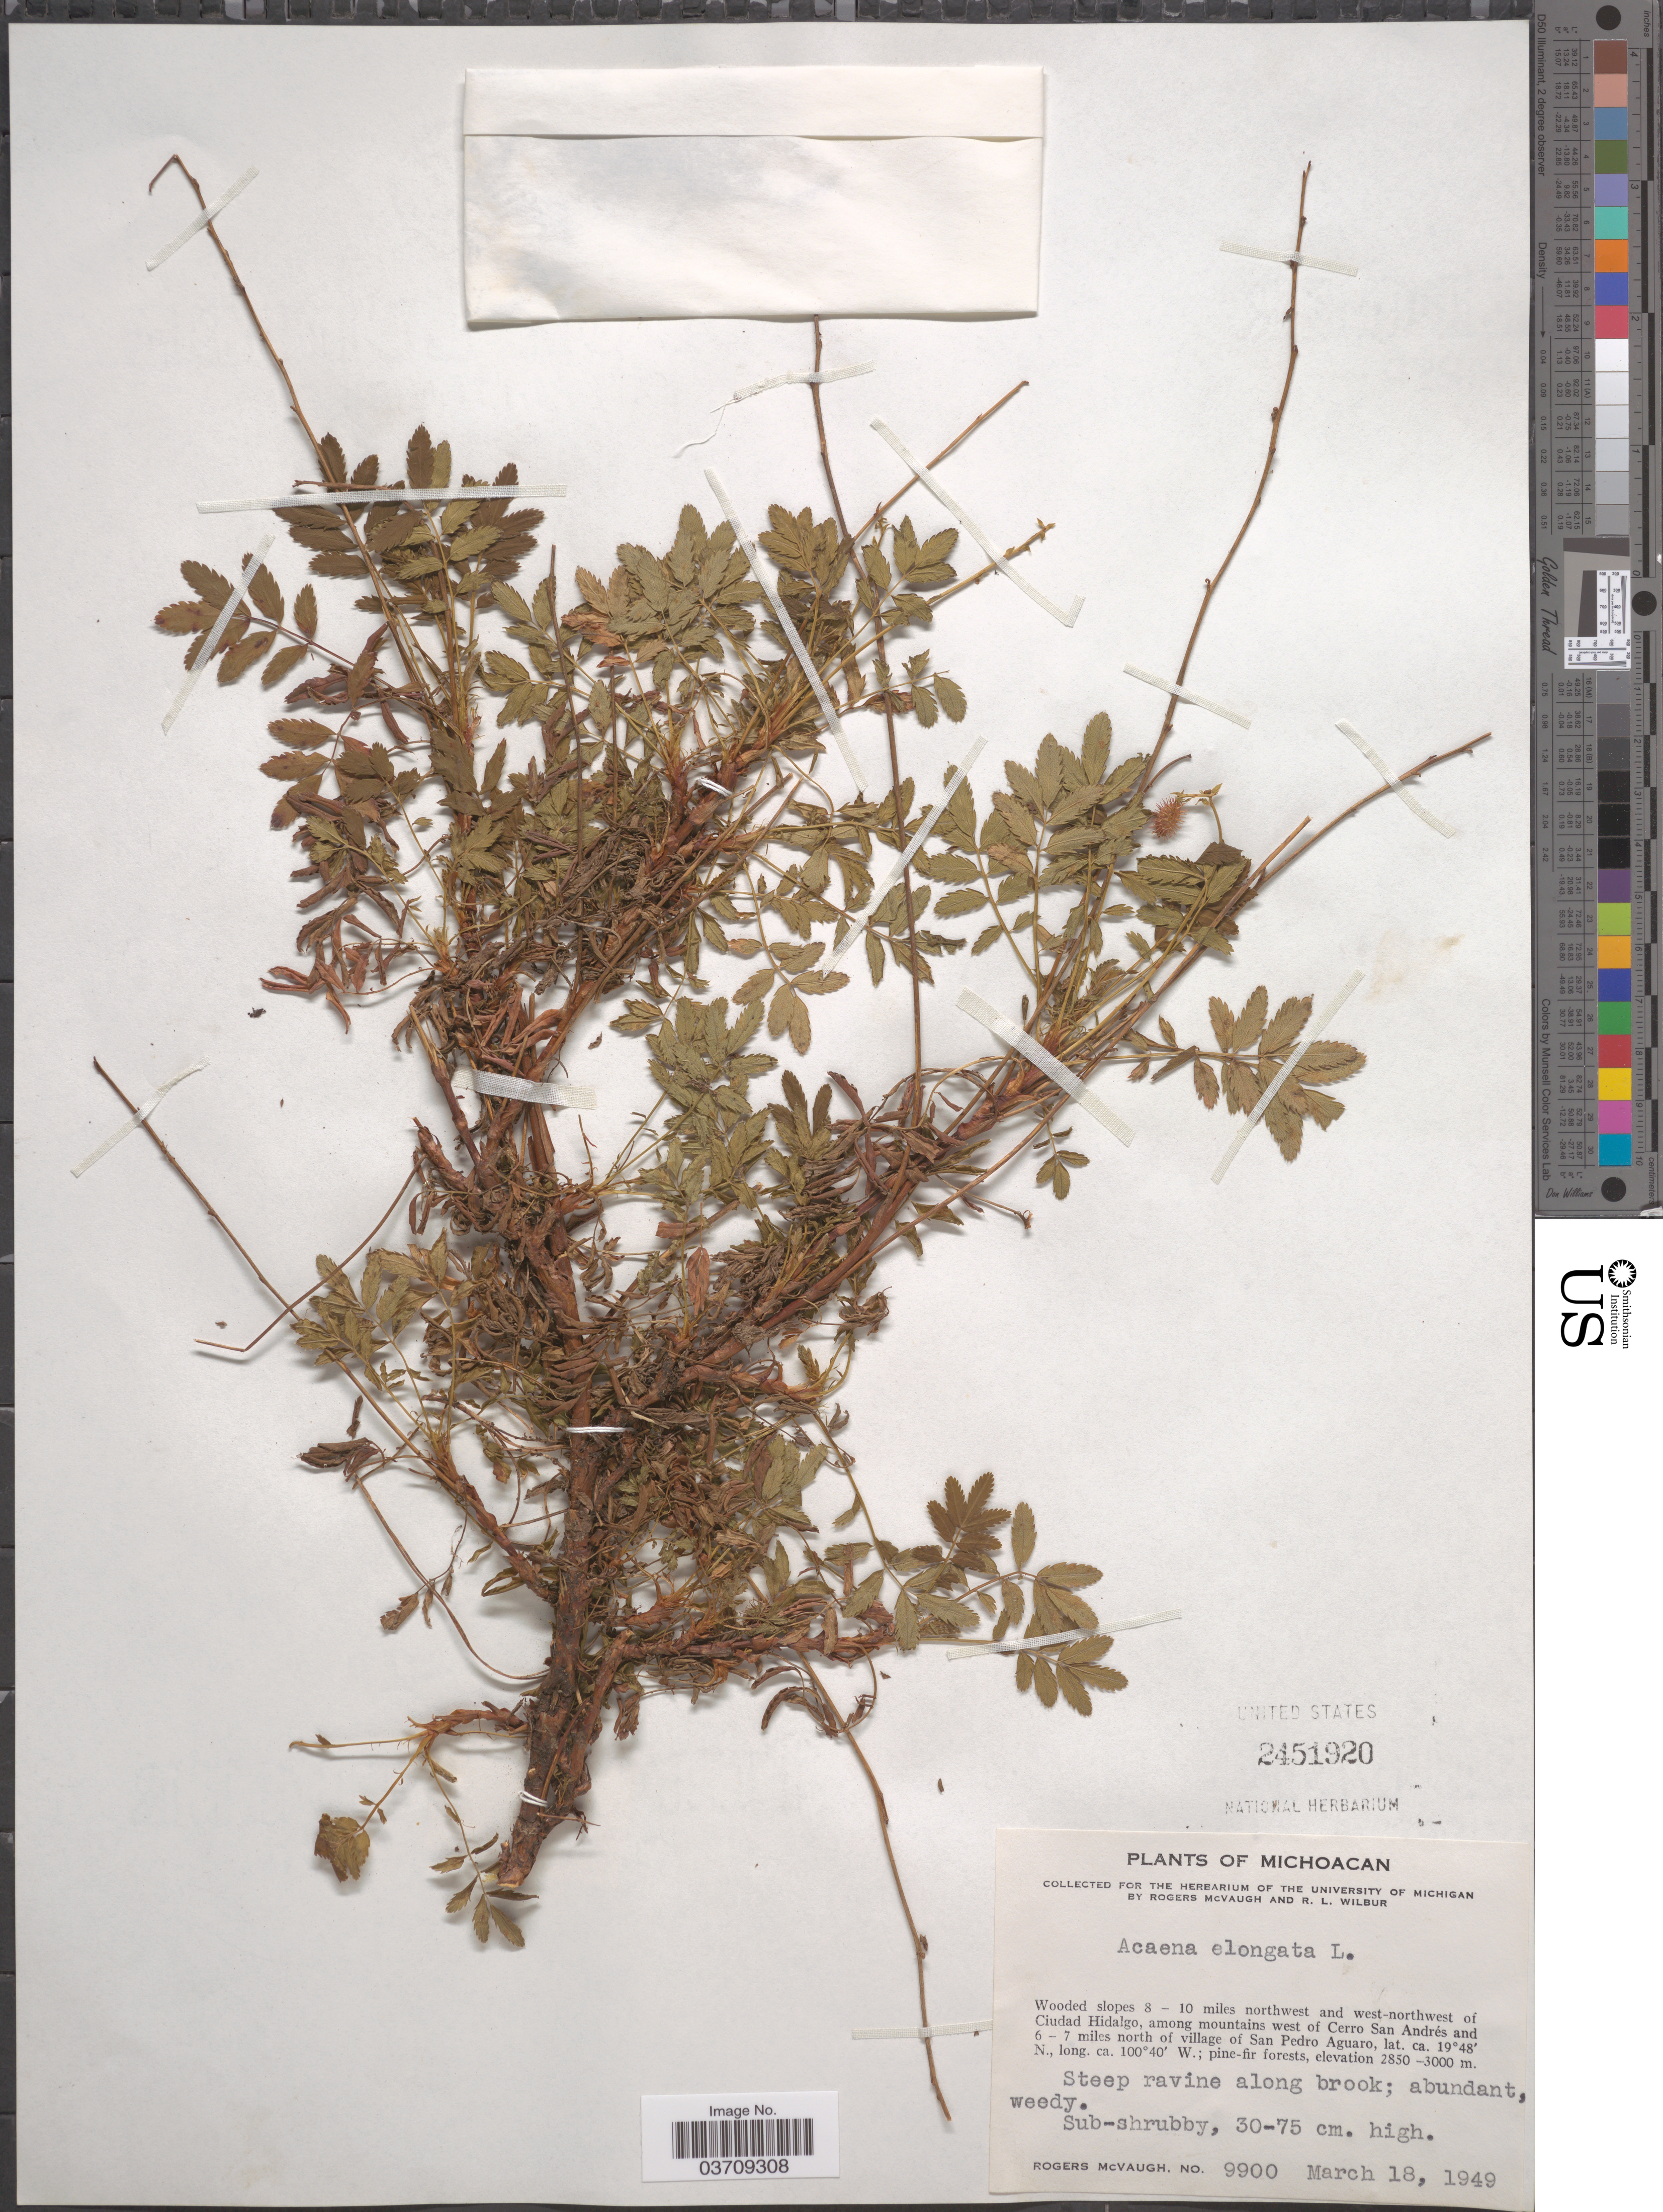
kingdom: Plantae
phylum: Tracheophyta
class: Magnoliopsida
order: Rosales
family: Rosaceae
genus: Acaena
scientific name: Acaena elongata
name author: L.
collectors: R. McVaugh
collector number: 9900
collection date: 1949-03-18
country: Mexico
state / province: Michoacán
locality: Wooded slopes 8-10 miles northwest and west-northwest of Ciudad Hidalgo, among mountains west of Cerro San Andrés and 6-7 miles north of village of San Pedro Aguaro.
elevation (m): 2850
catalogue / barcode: US 2451920